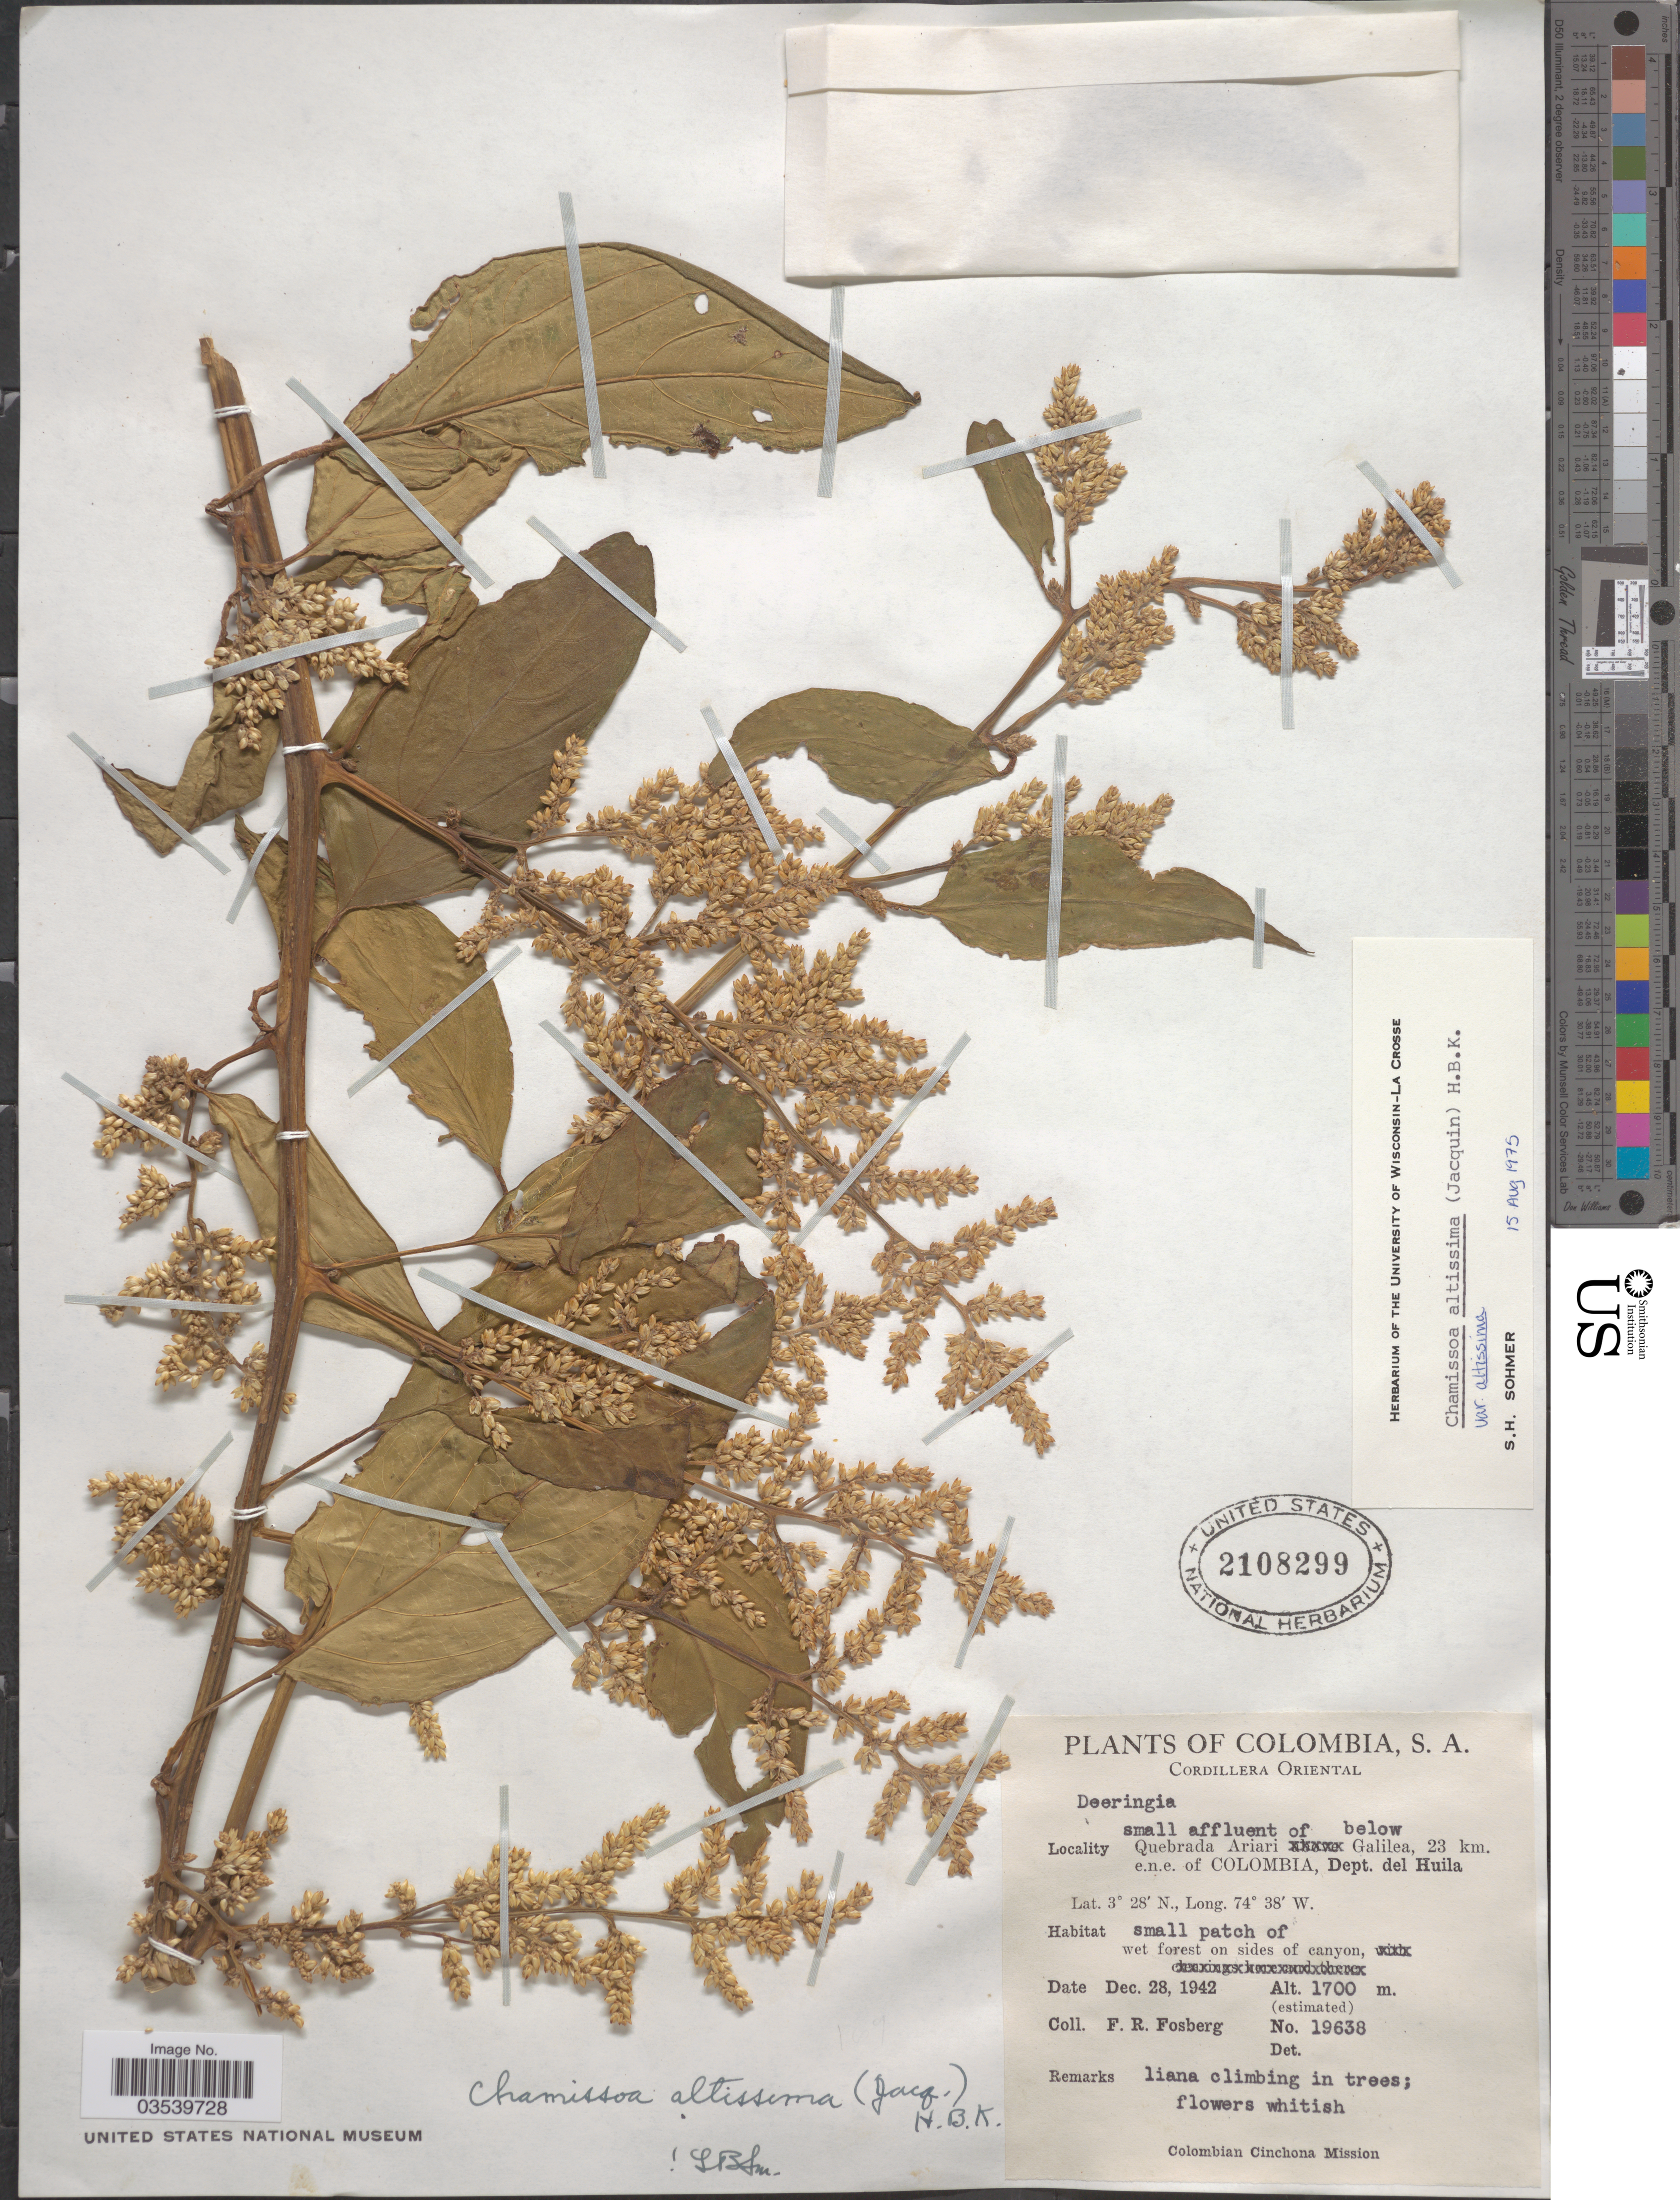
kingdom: Plantae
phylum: Tracheophyta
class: Magnoliopsida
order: Caryophyllales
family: Amaranthaceae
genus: Chamissoa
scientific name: Chamissoa altissima var. altissima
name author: (Jacq.) Kunth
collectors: F. R. Fosberg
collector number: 19638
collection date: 1942-12-28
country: Colombia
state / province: Huila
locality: Cordillera Oriental. Quebrada Ariari Galilea, 23 km. e.n.e. of Colombia, Dept. del Huila.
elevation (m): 1700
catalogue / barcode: US 2108299